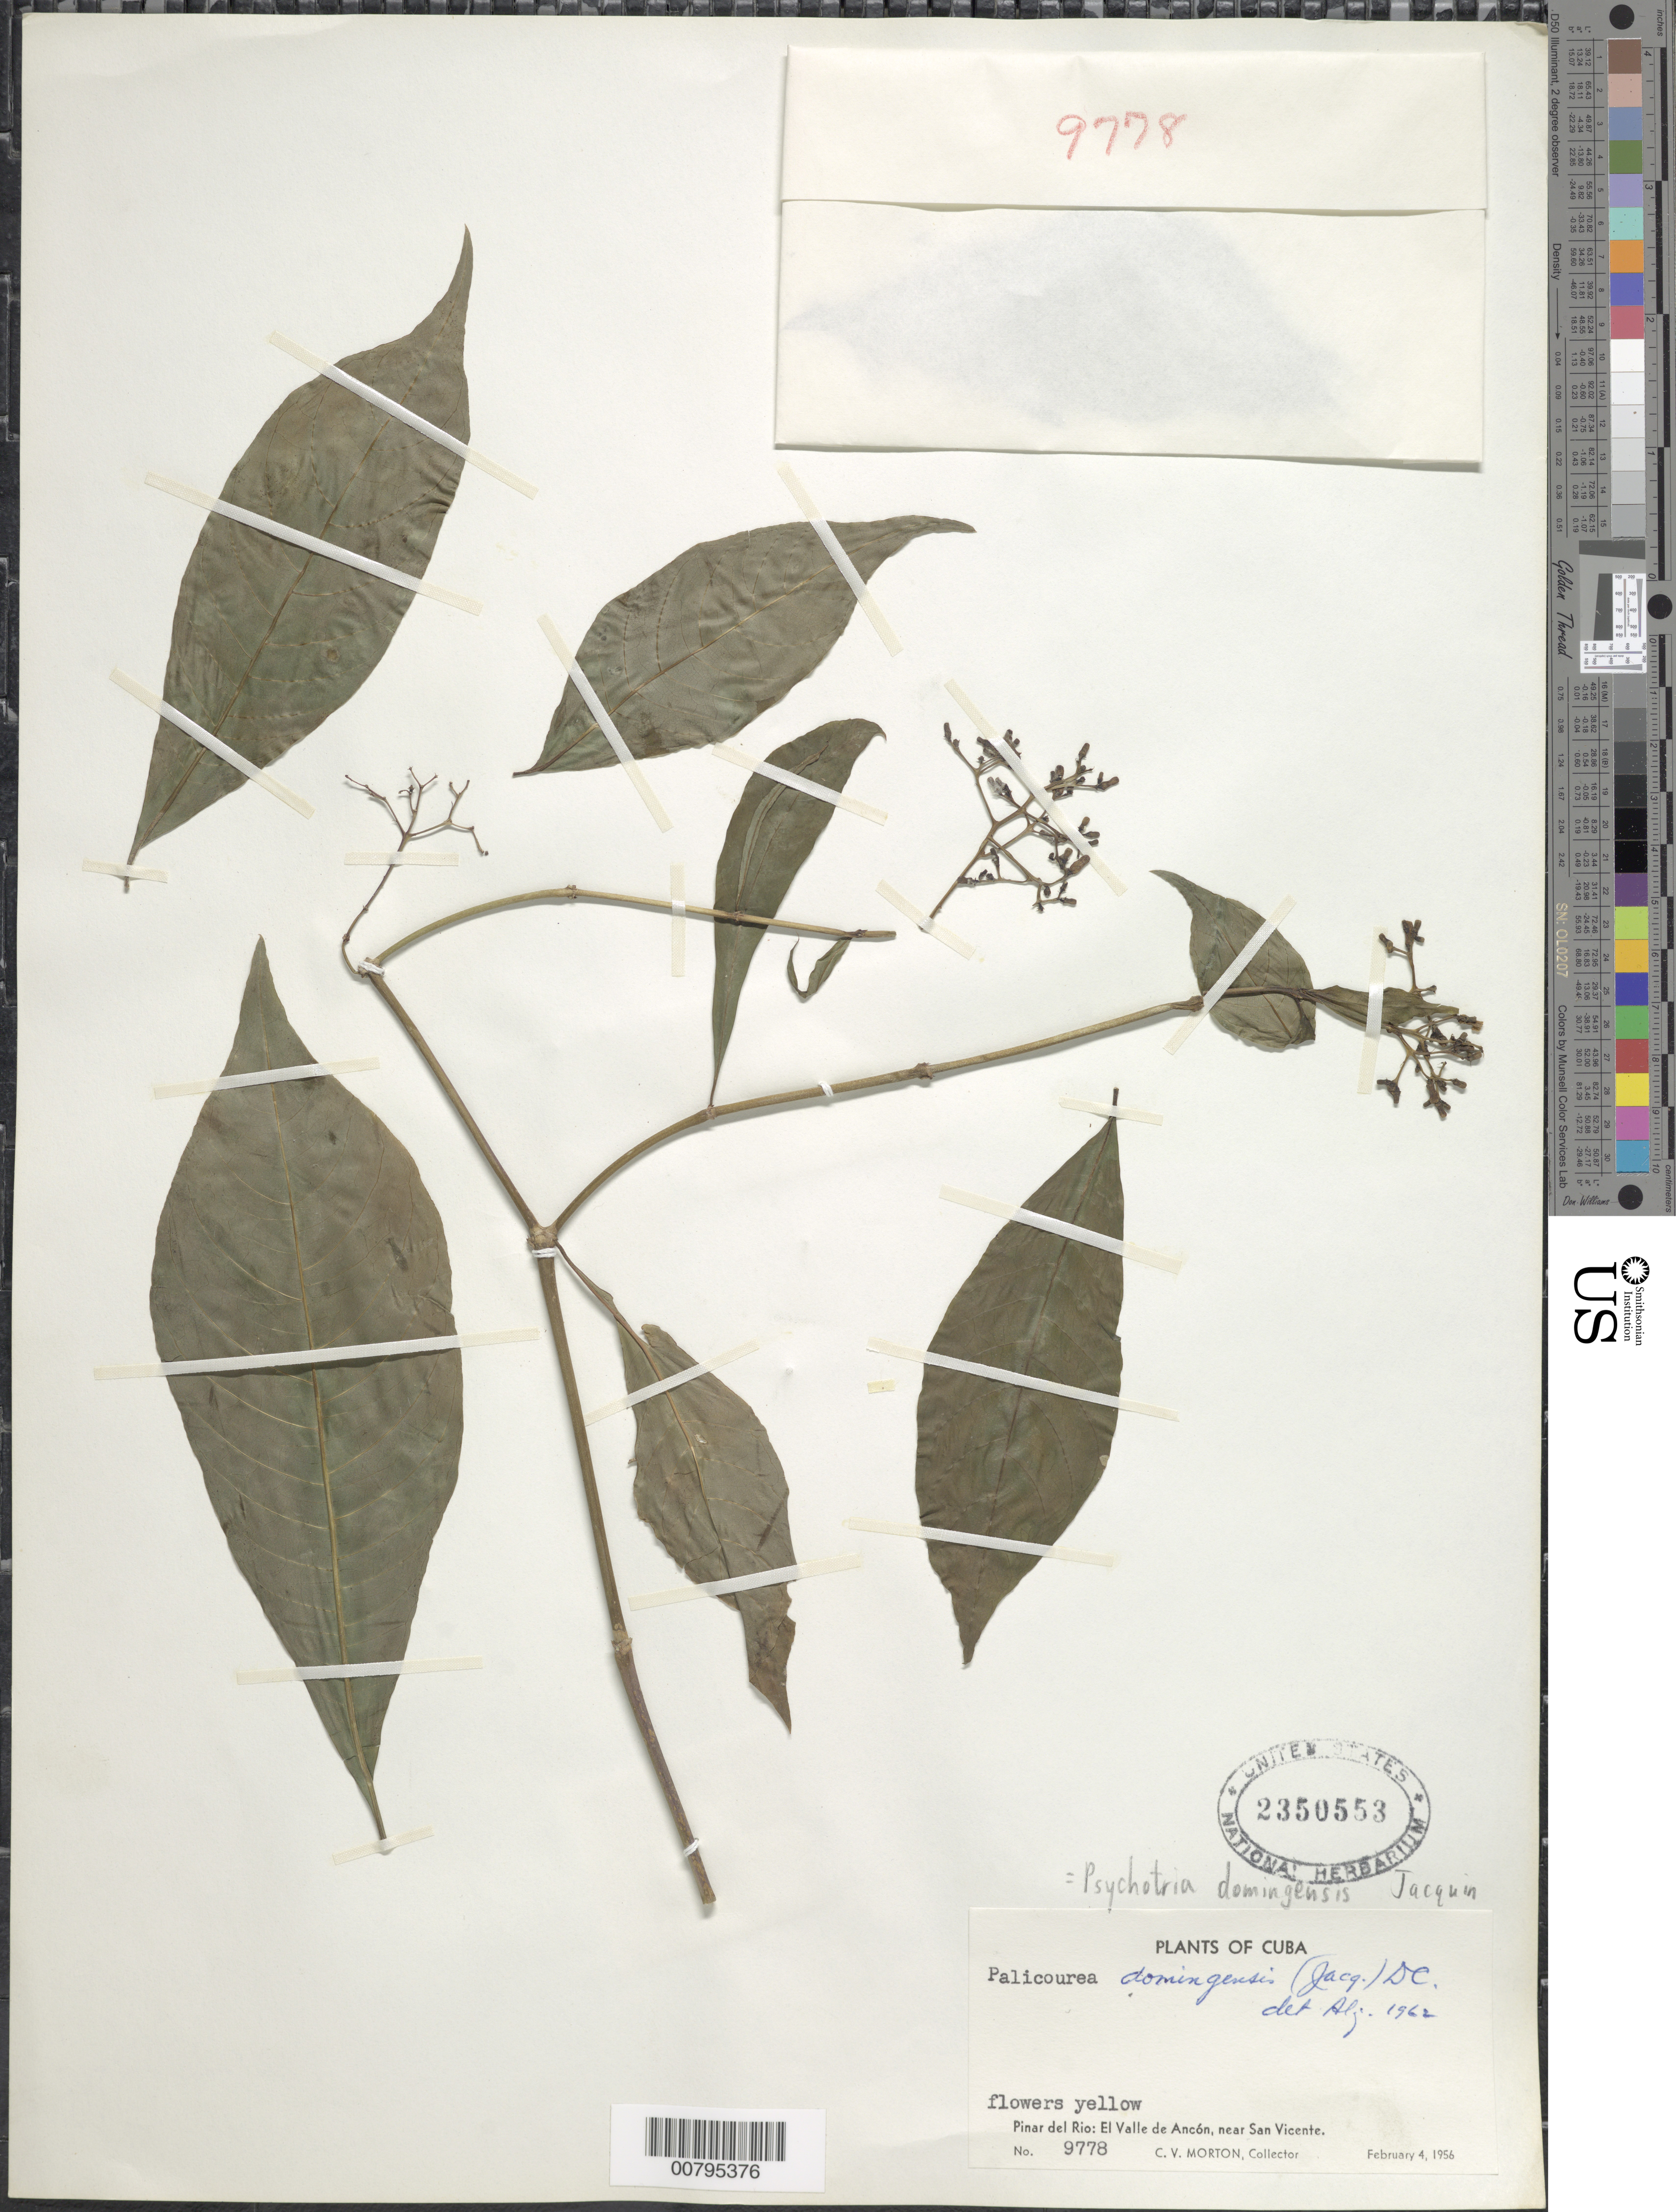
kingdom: Plantae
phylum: Tracheophyta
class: Magnoliopsida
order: Gentianales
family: Rubiaceae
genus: Psychotria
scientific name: Psychotria domingensis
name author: Jacq.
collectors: C. V. Morton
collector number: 9778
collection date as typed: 04 Feb 1956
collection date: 1956-02-04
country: Cuba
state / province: Pinar del Río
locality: El Valle de Ancon, near San Vicente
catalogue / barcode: US 2350553